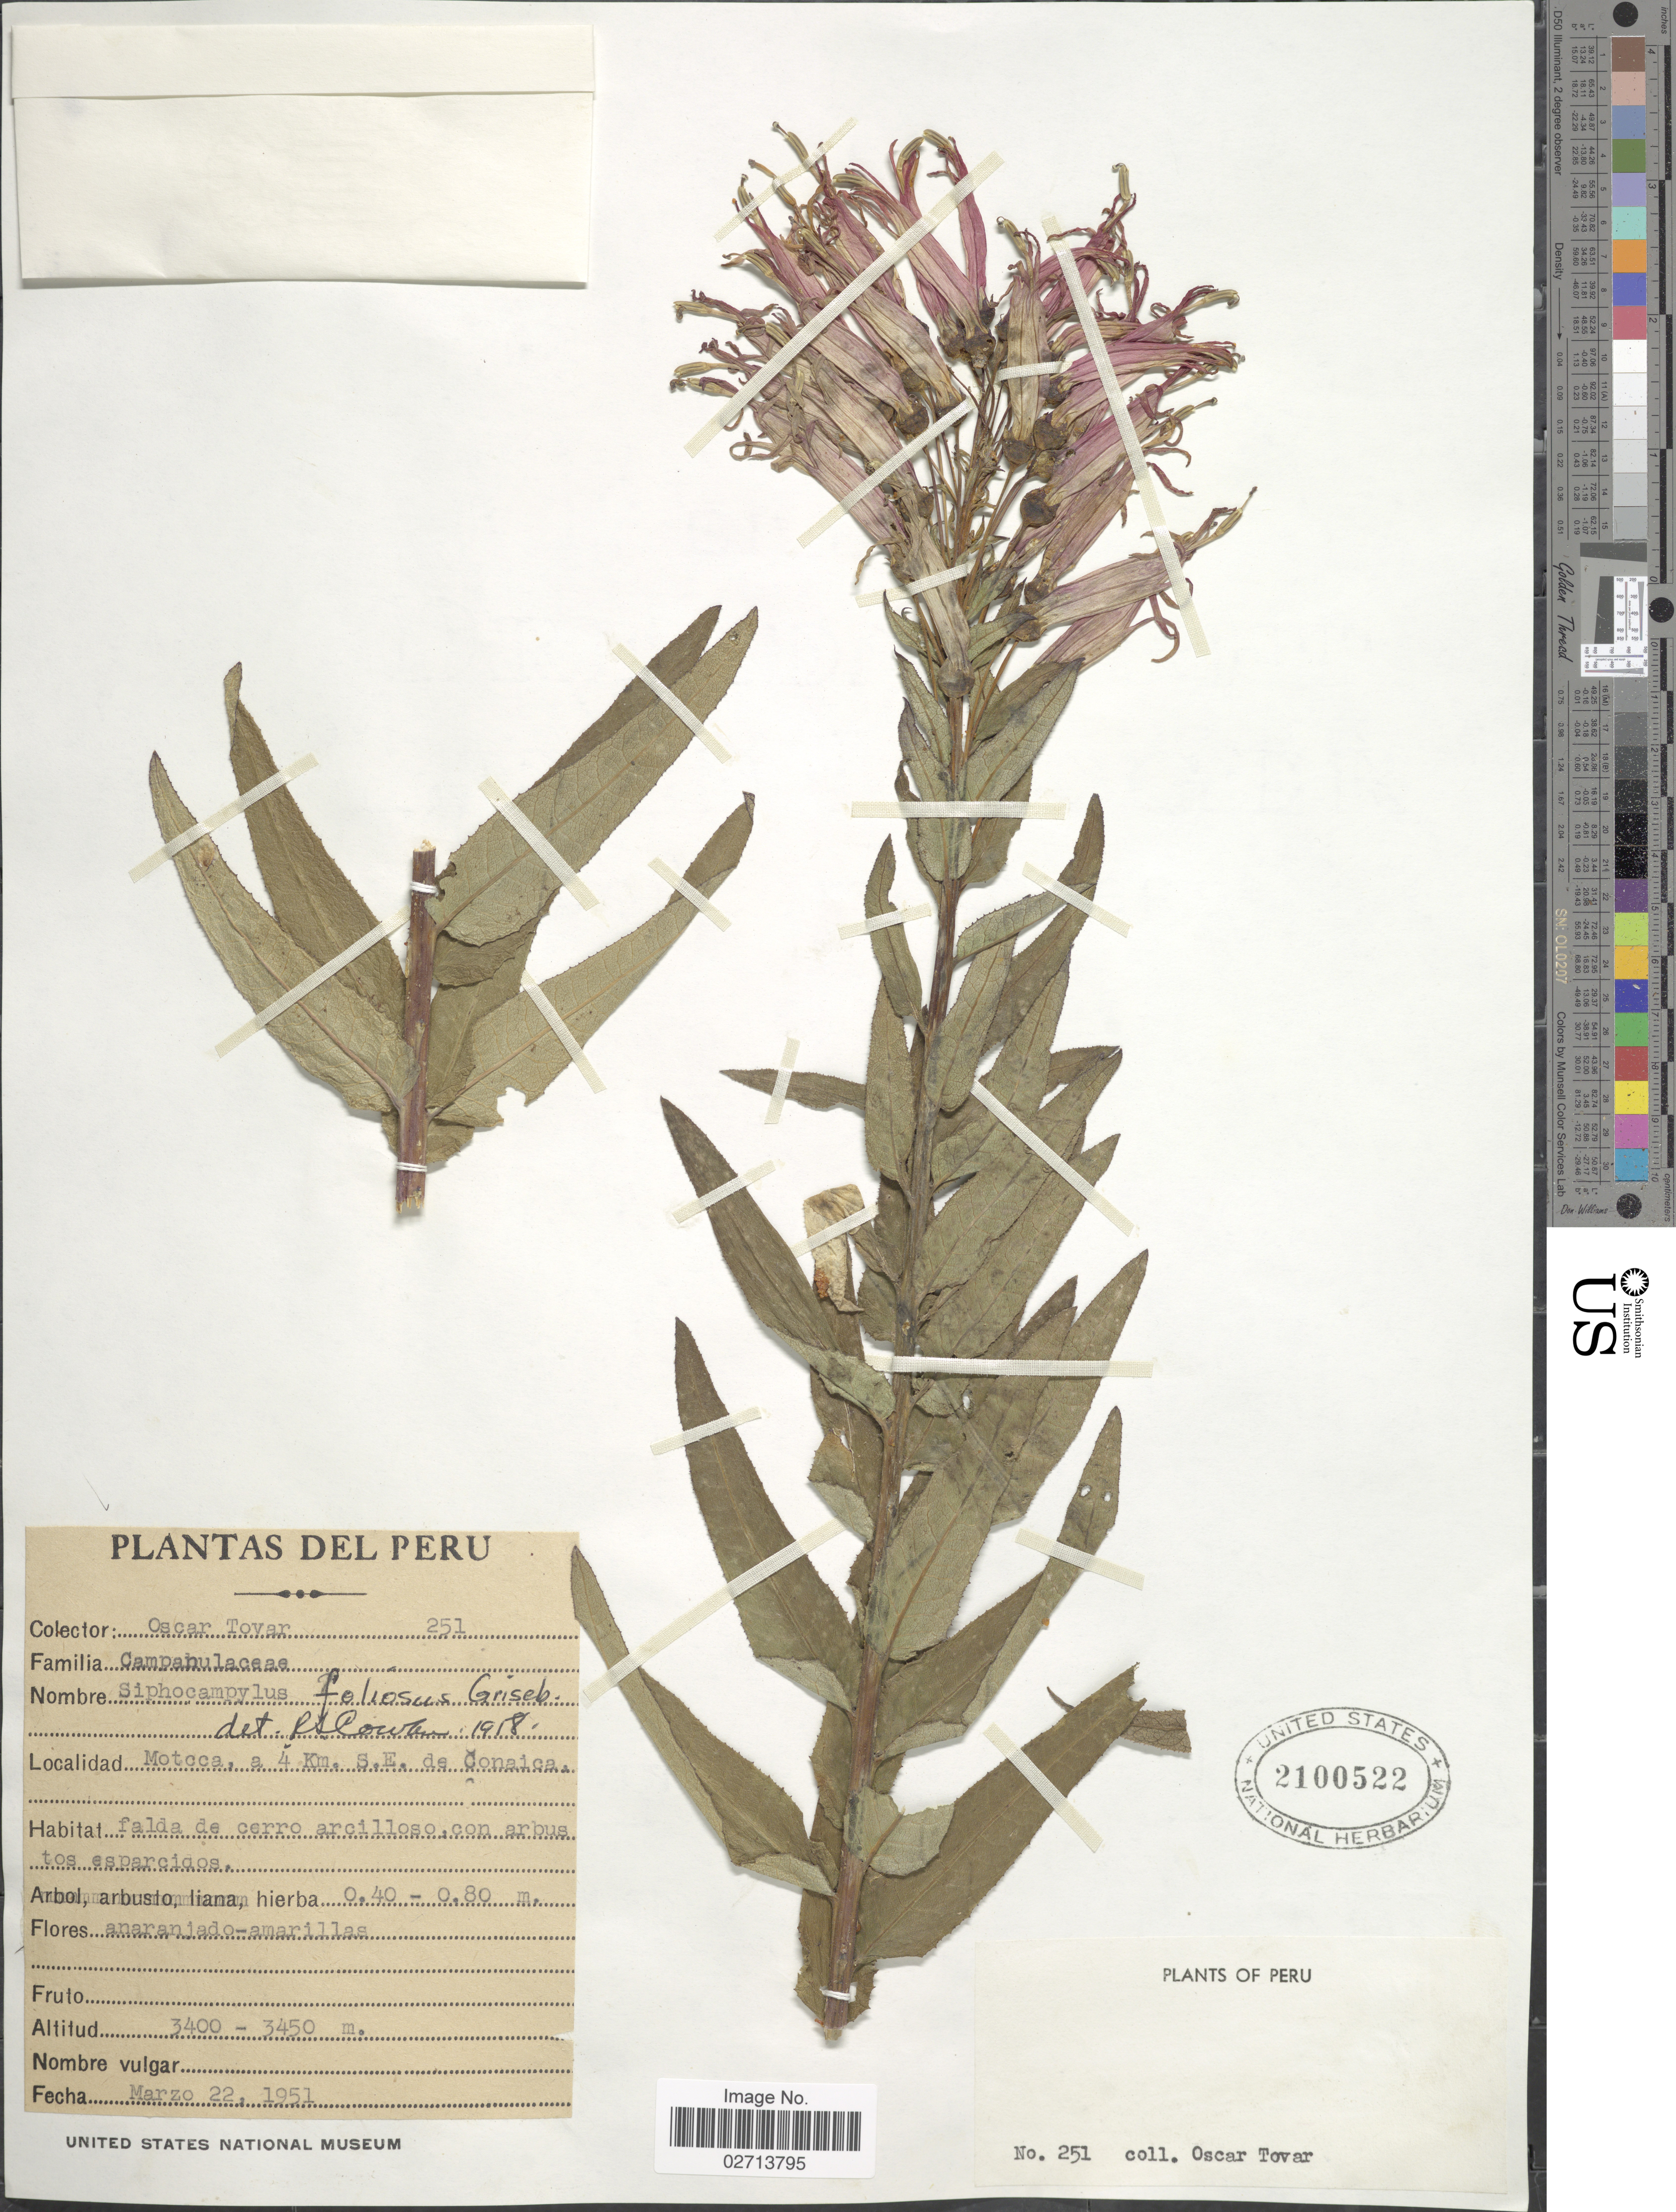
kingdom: Plantae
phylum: Tracheophyta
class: Magnoliopsida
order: Asterales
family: Campanulaceae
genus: Siphocampylus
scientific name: Siphocampylus foliosus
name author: Griseb.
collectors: Ó. Tovar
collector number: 251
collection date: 1951-03-22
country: Peru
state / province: Huancavelica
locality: Motcca, a 4 Km S.E. de Conaica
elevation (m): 3400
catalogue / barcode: US 2100522